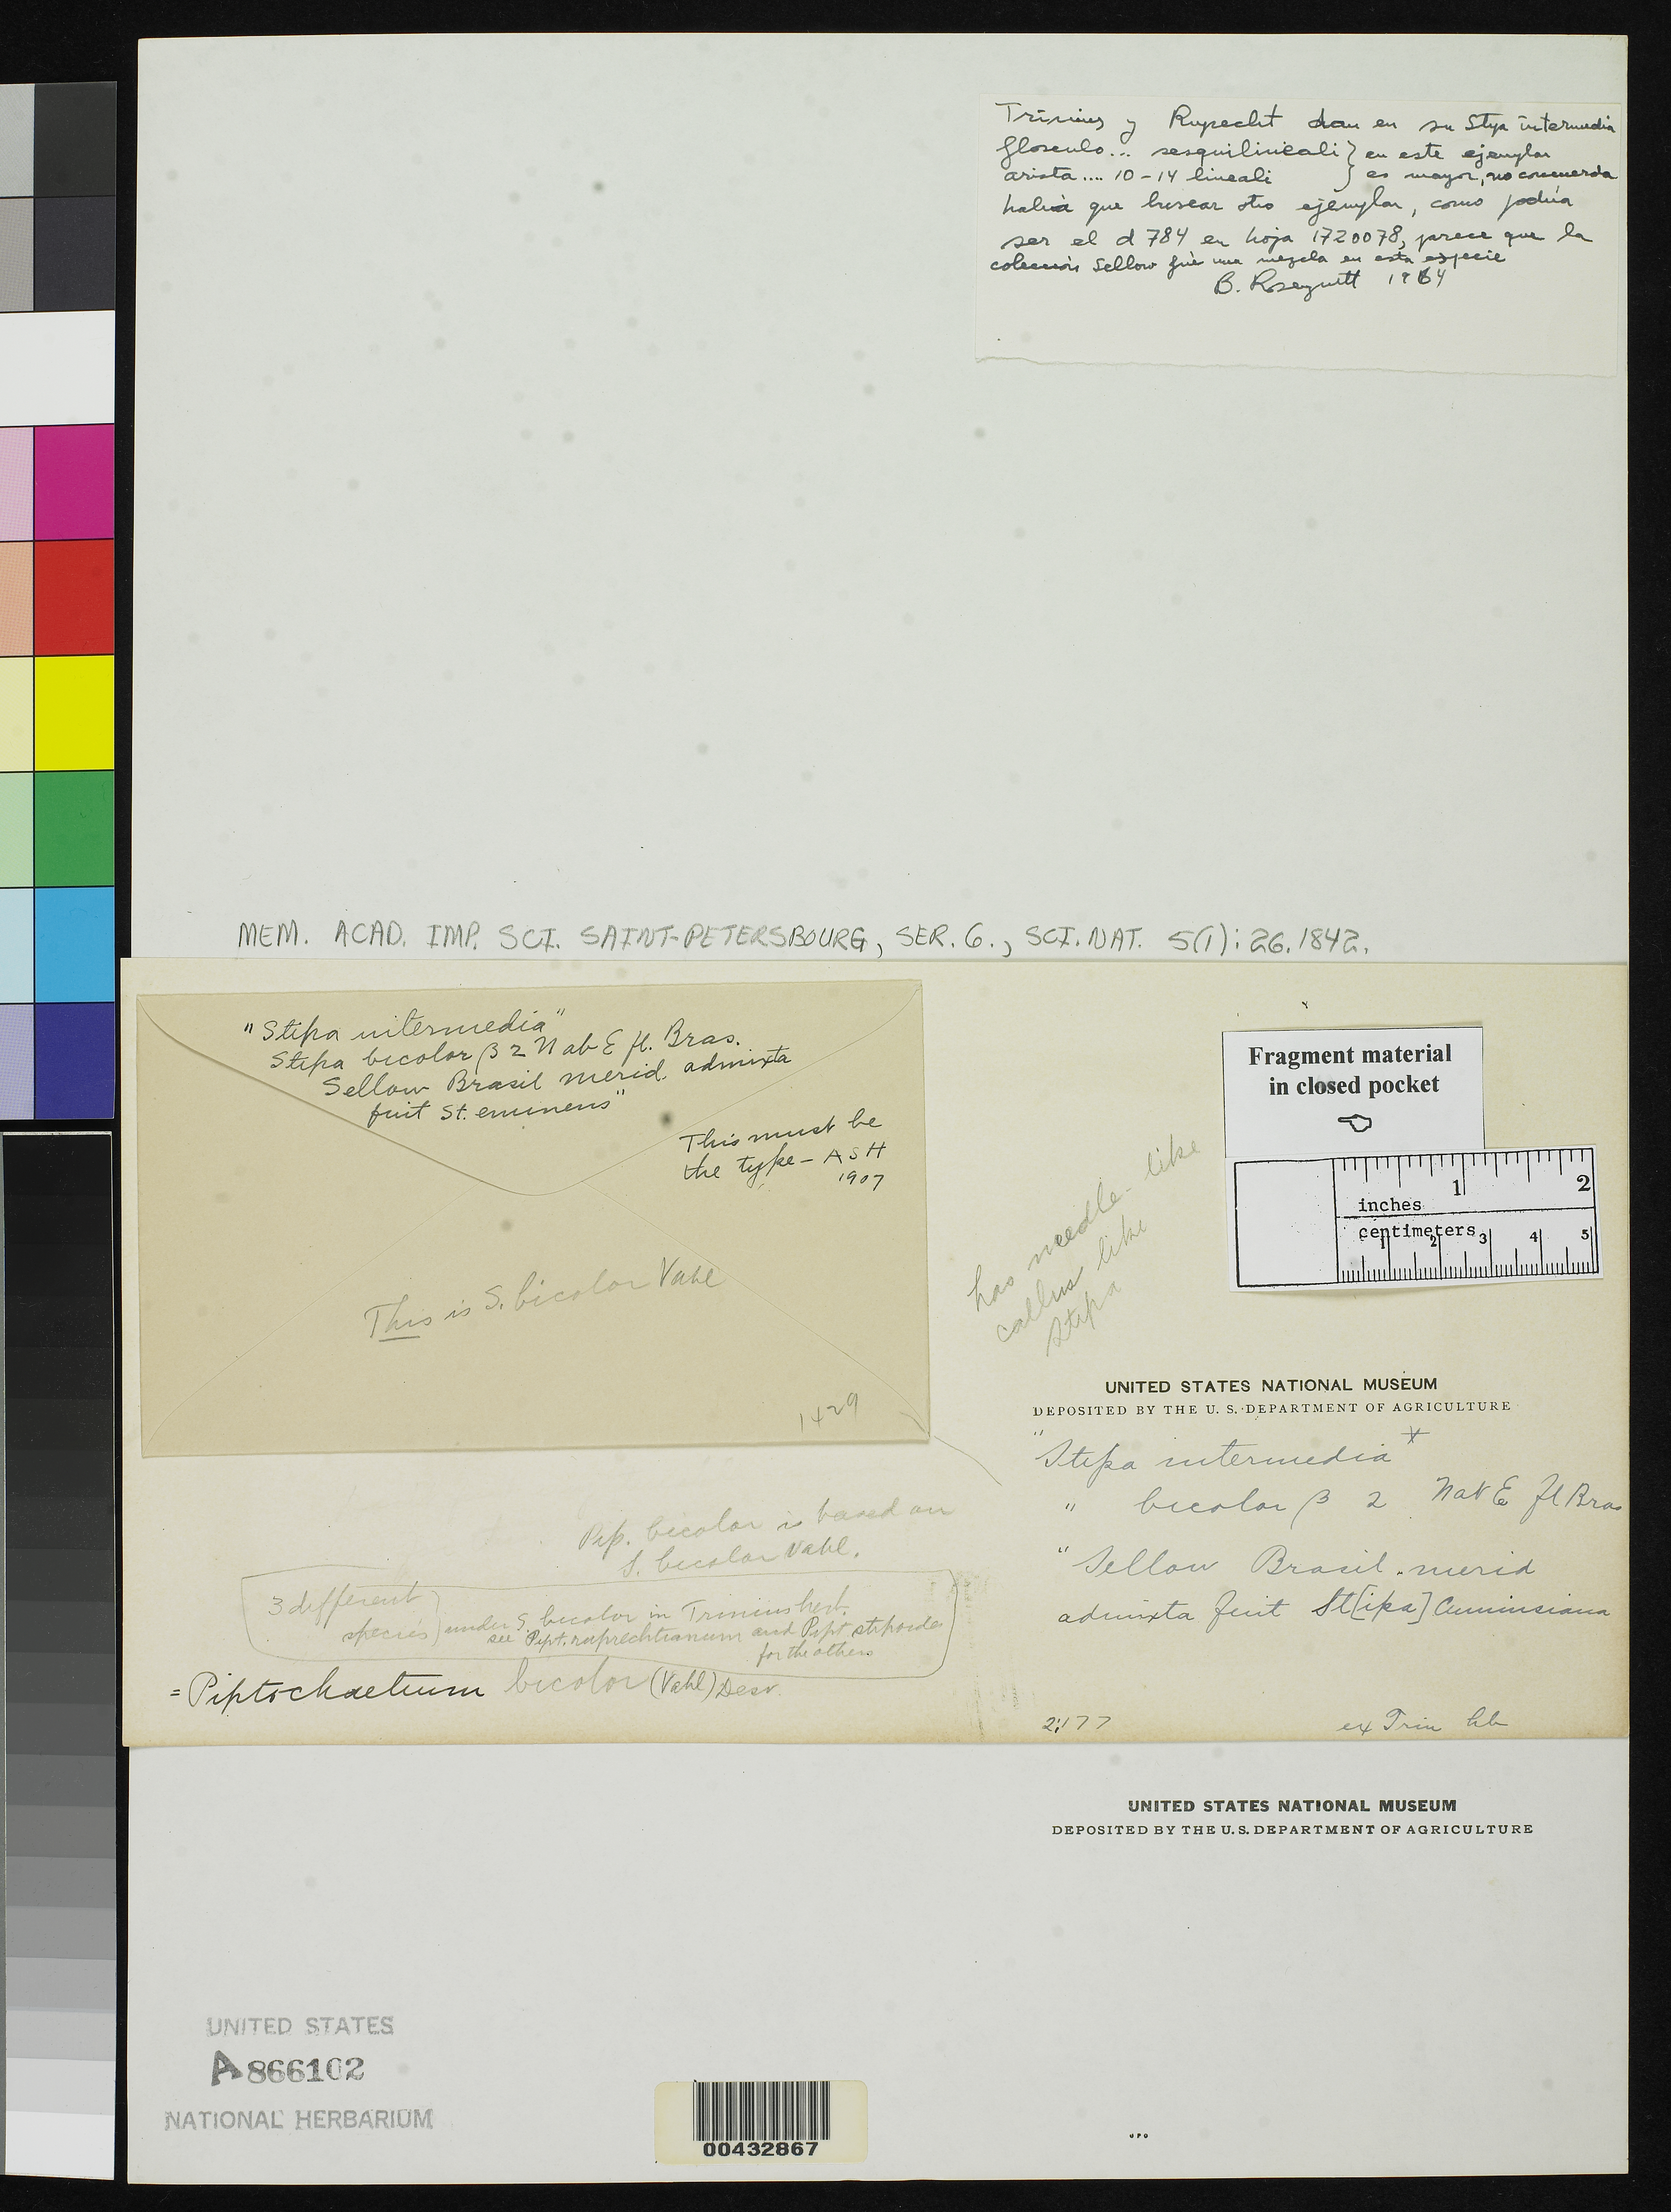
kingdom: Plantae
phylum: Tracheophyta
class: Liliopsida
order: Poales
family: Poaceae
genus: Stipa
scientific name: Stipa intermedia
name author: Trin. & Rupr.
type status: Type Collection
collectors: F. Sellow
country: Brazil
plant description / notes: Fragmentary material of type specimen ex herb. Trin.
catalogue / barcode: US 866102A